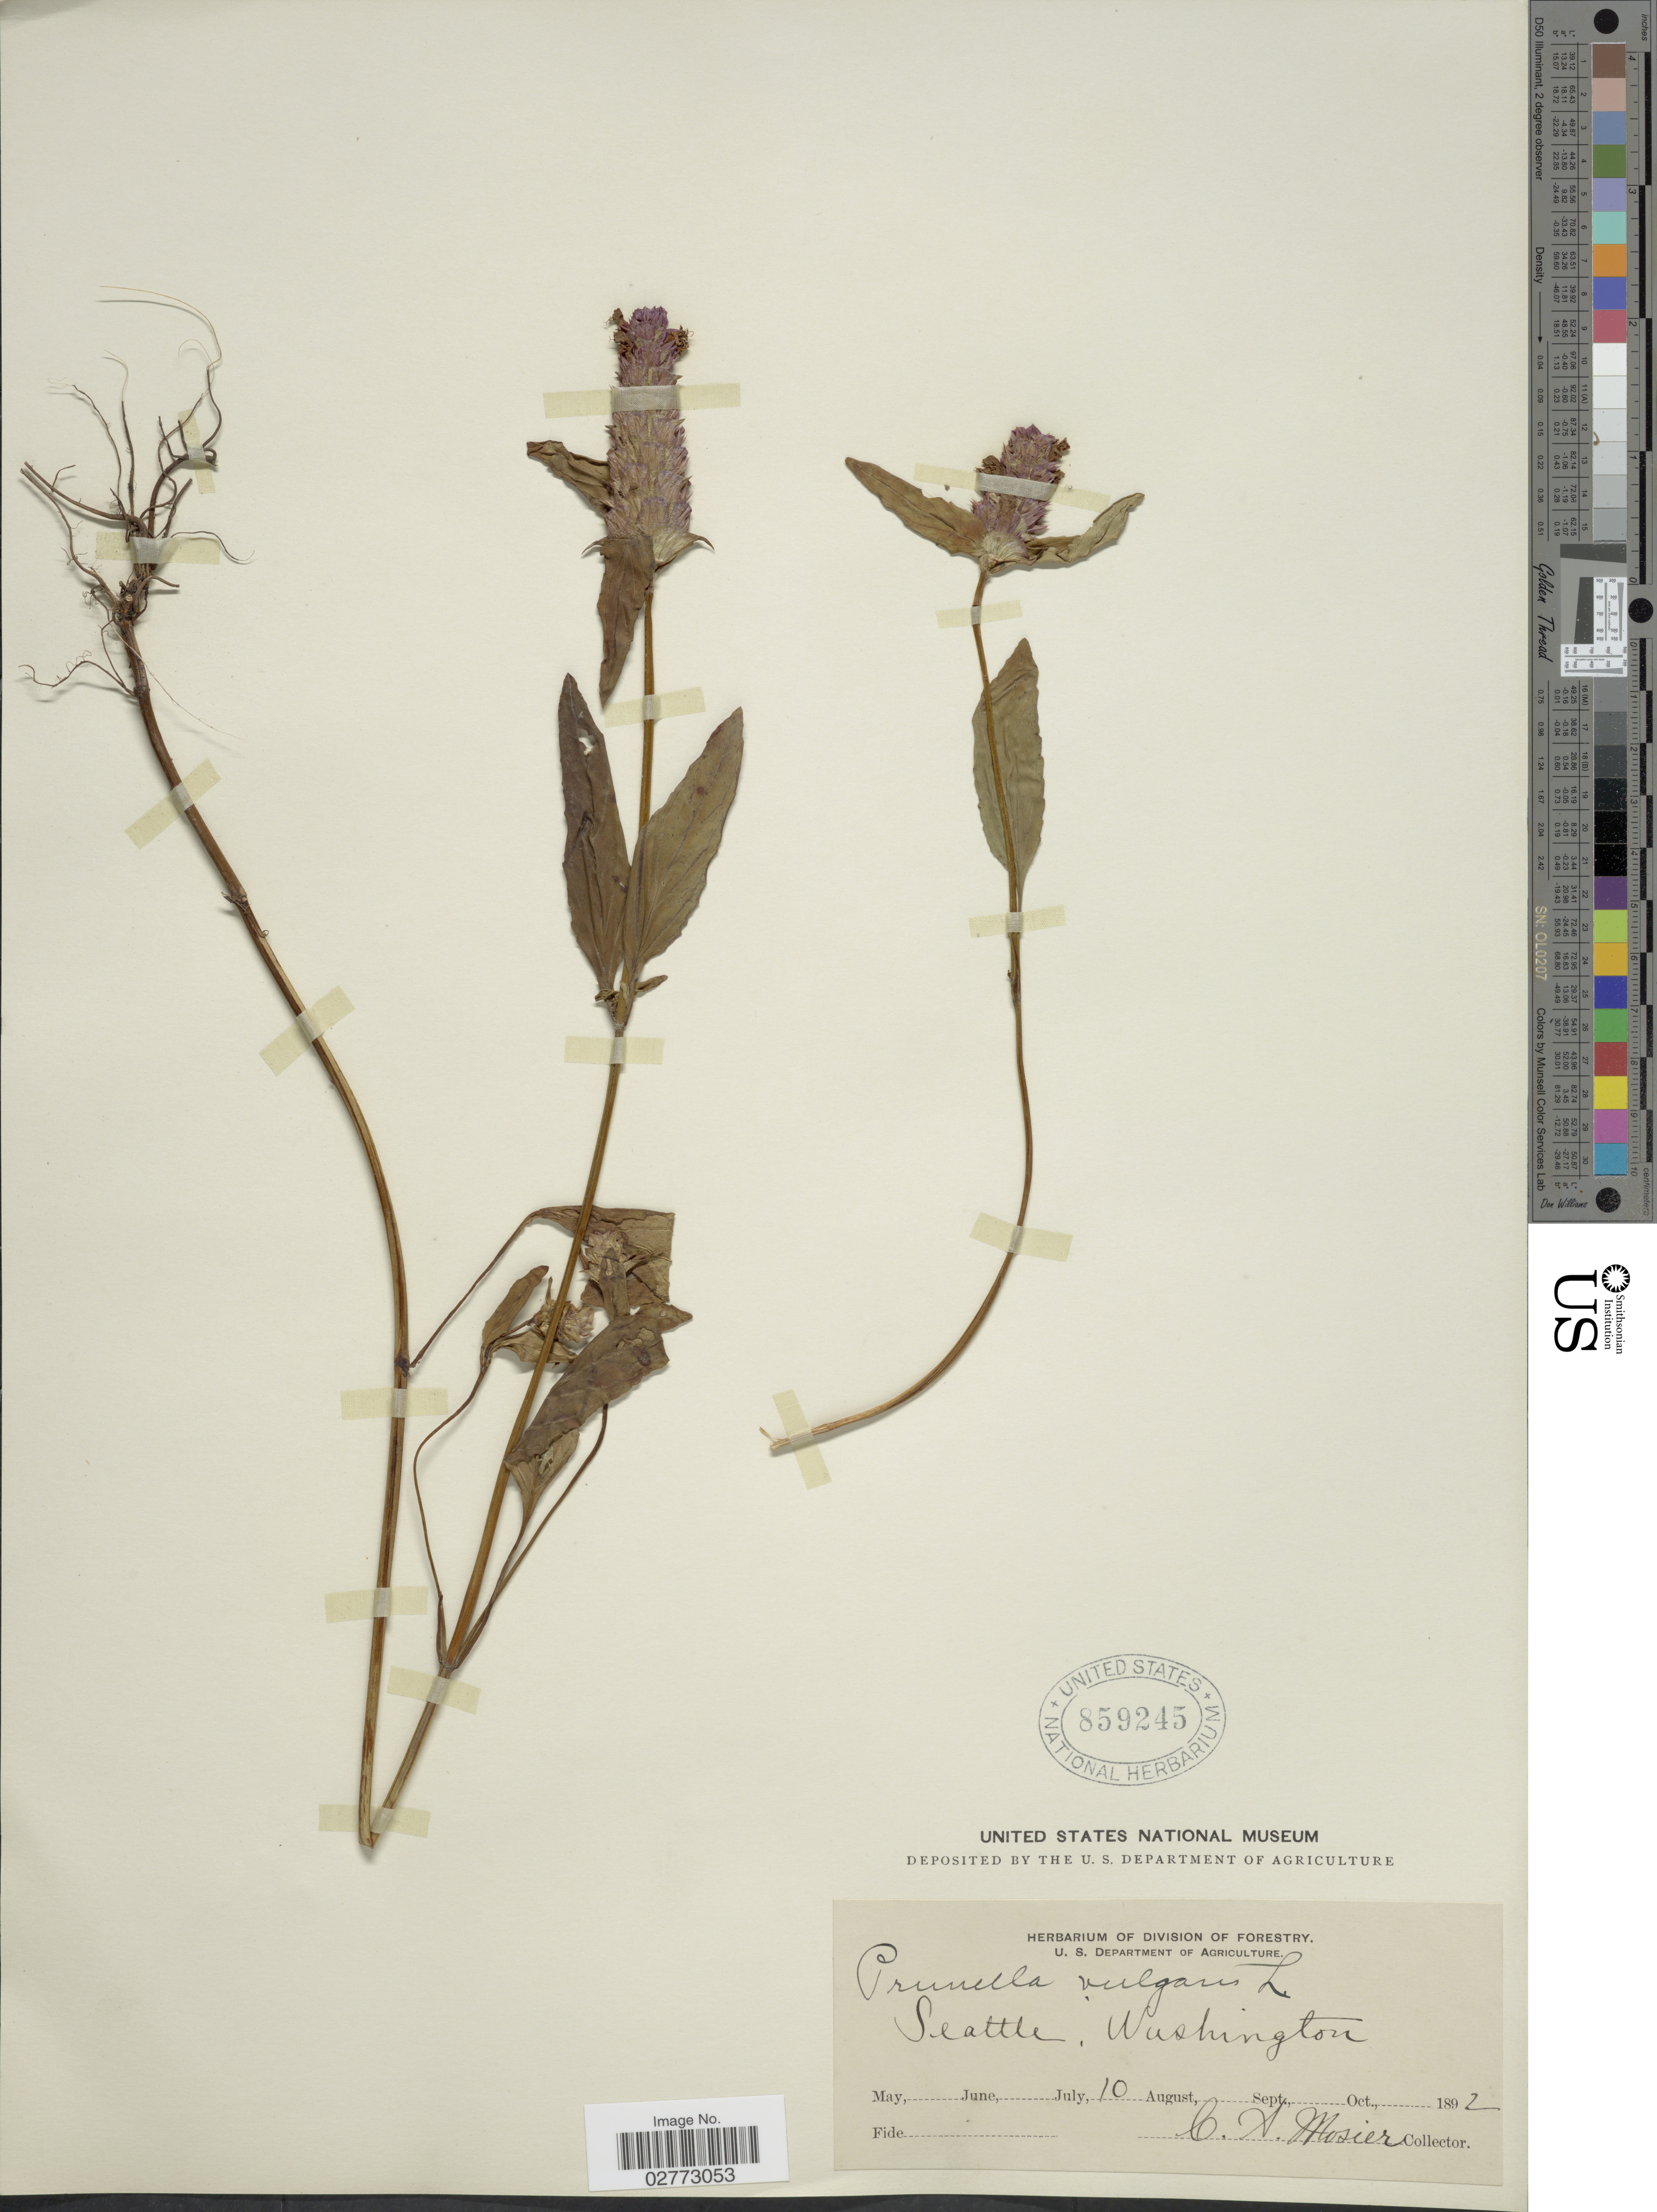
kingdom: Plantae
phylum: Tracheophyta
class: Magnoliopsida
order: Lamiales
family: Lamiaceae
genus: Prunella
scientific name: Prunella vulgaris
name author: L.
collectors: C. A. Mosier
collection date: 1892-08-10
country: United States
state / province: Washington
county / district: King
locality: Seattle.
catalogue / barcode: US 859245